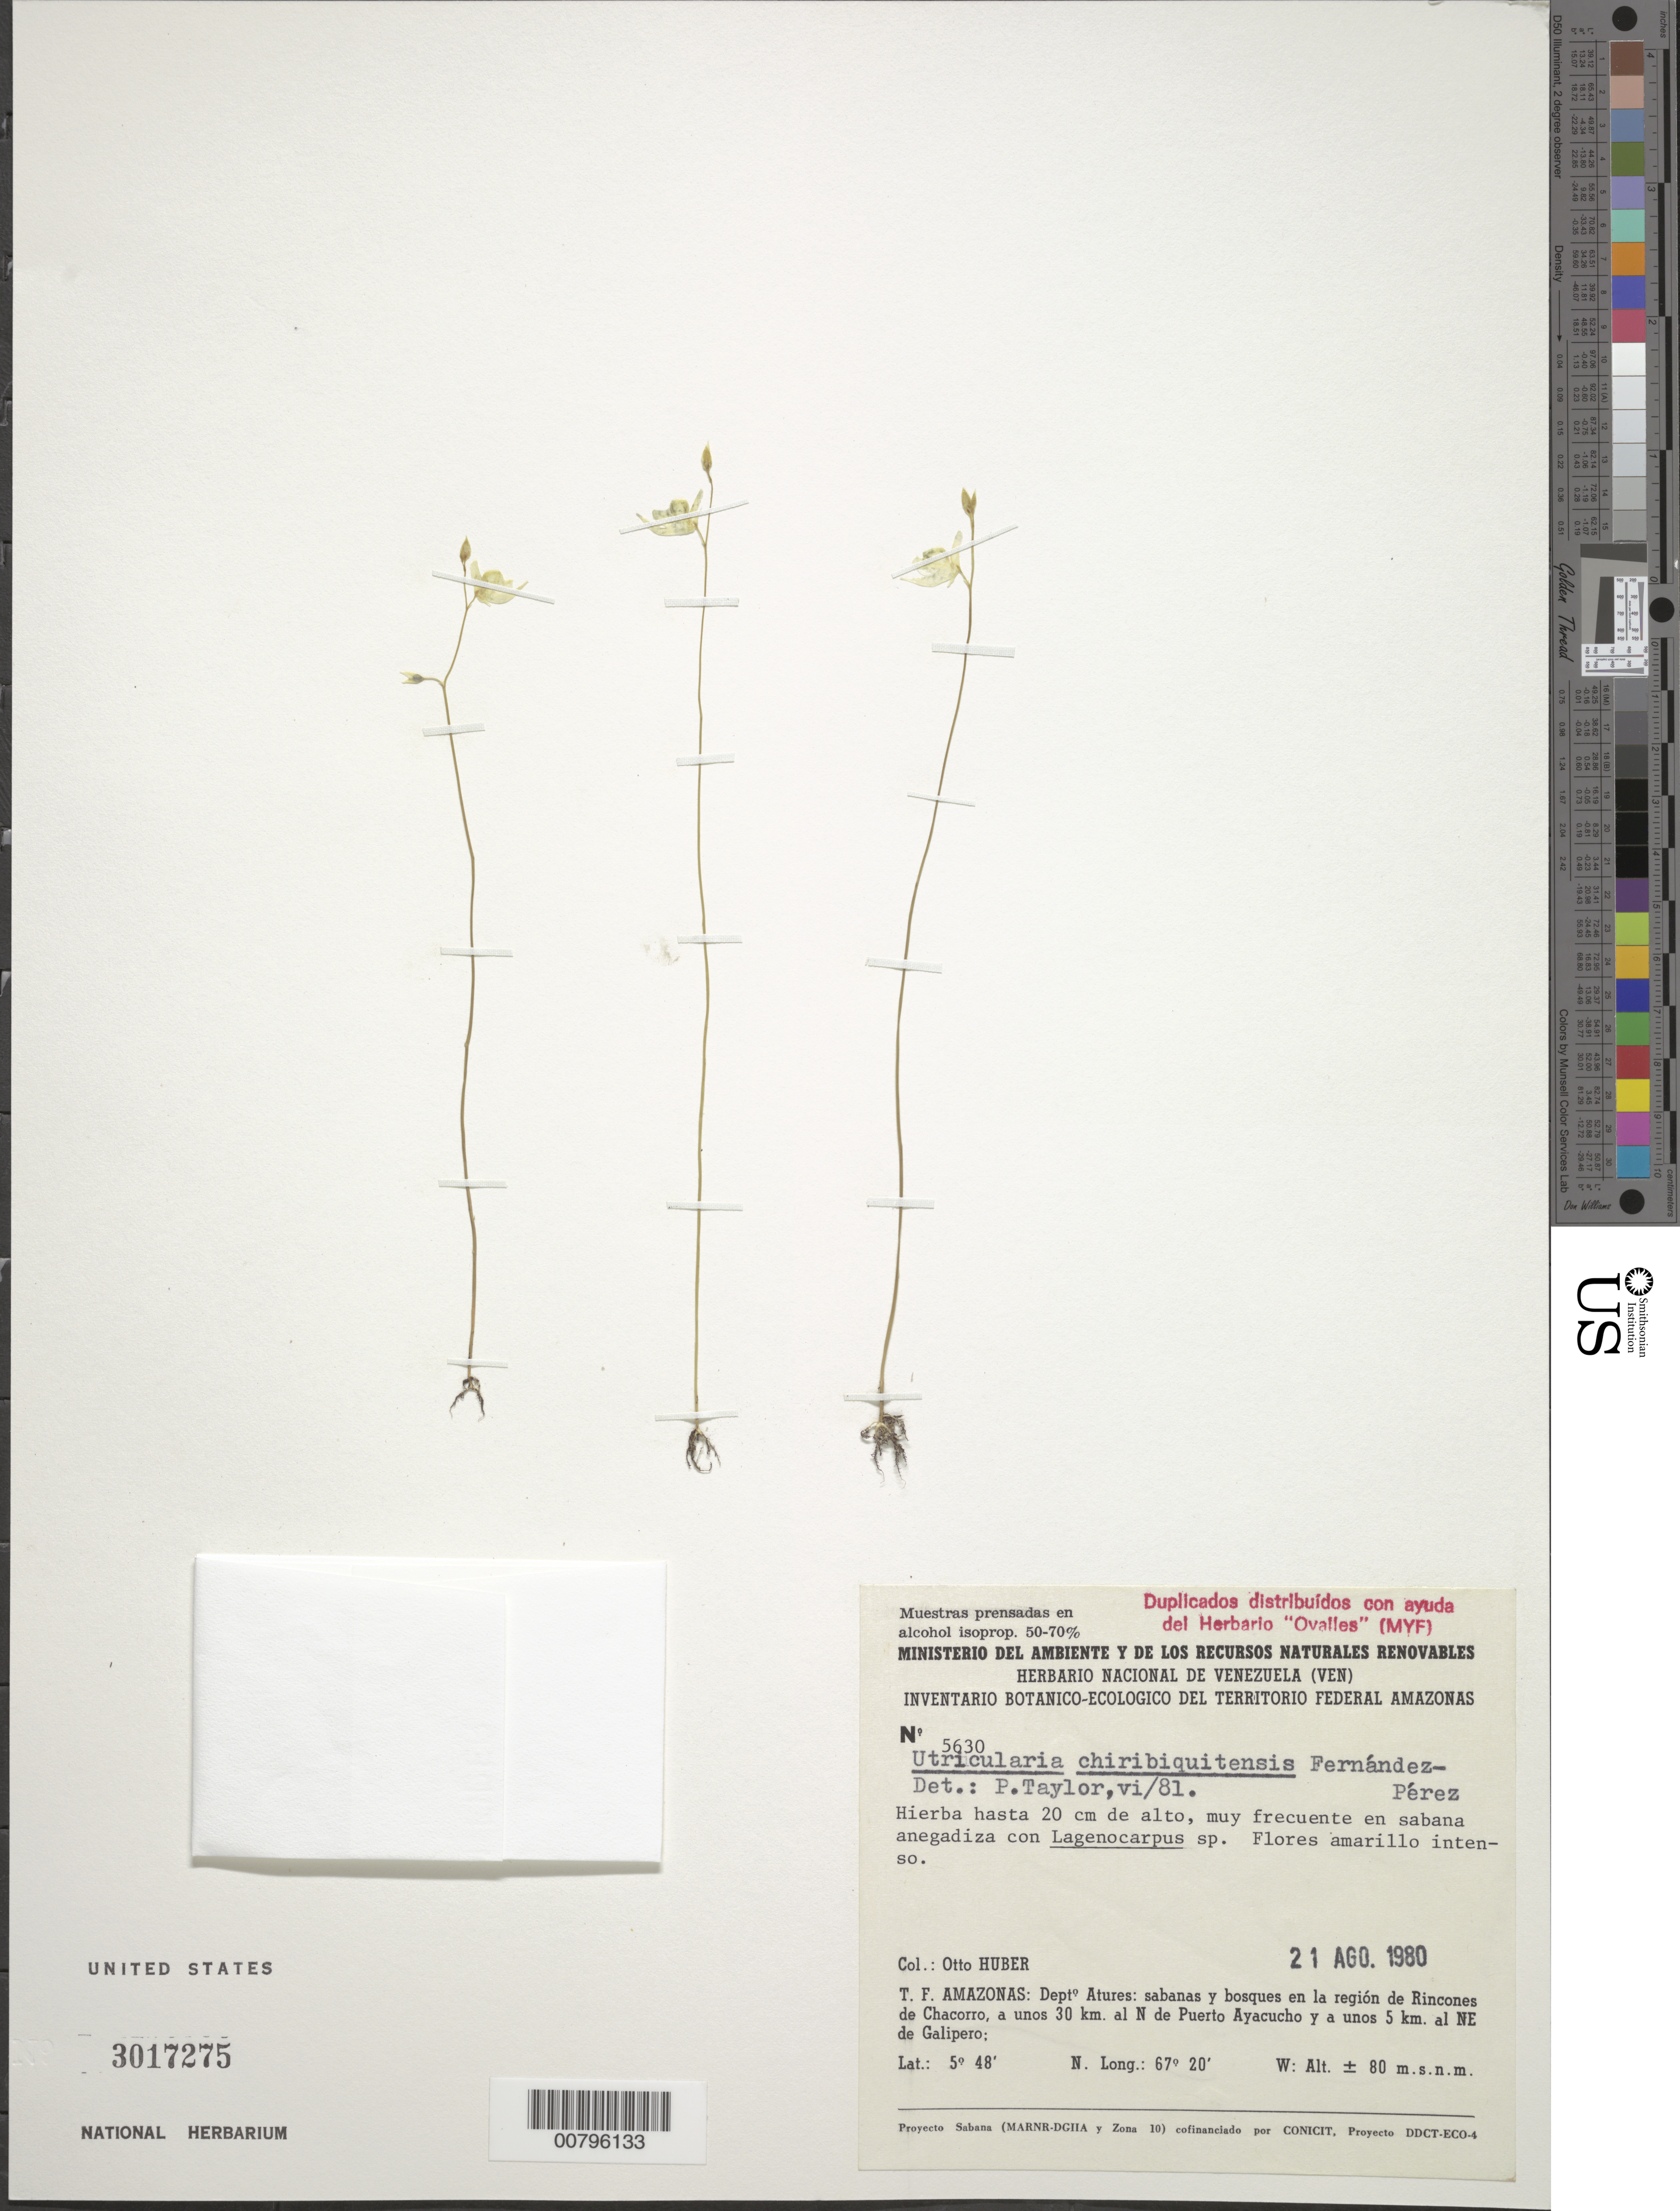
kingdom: Plantae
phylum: Tracheophyta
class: Magnoliopsida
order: Lamiales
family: Lentibulariaceae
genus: Utricularia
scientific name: Utricularia chiribiquitensis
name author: A. Fern.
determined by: Taylor, P.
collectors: O. Huber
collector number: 5630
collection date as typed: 21-Aug-80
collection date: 1980-08-21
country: Venezuela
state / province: Amazonas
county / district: Atures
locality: Rincones de Chacorro; 30 km al N de Puerto Ayacucho; 5 km al NE de Galipero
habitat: Sabana anegadiza con Lagenocarpus sp.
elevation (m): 80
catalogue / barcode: US 3017275